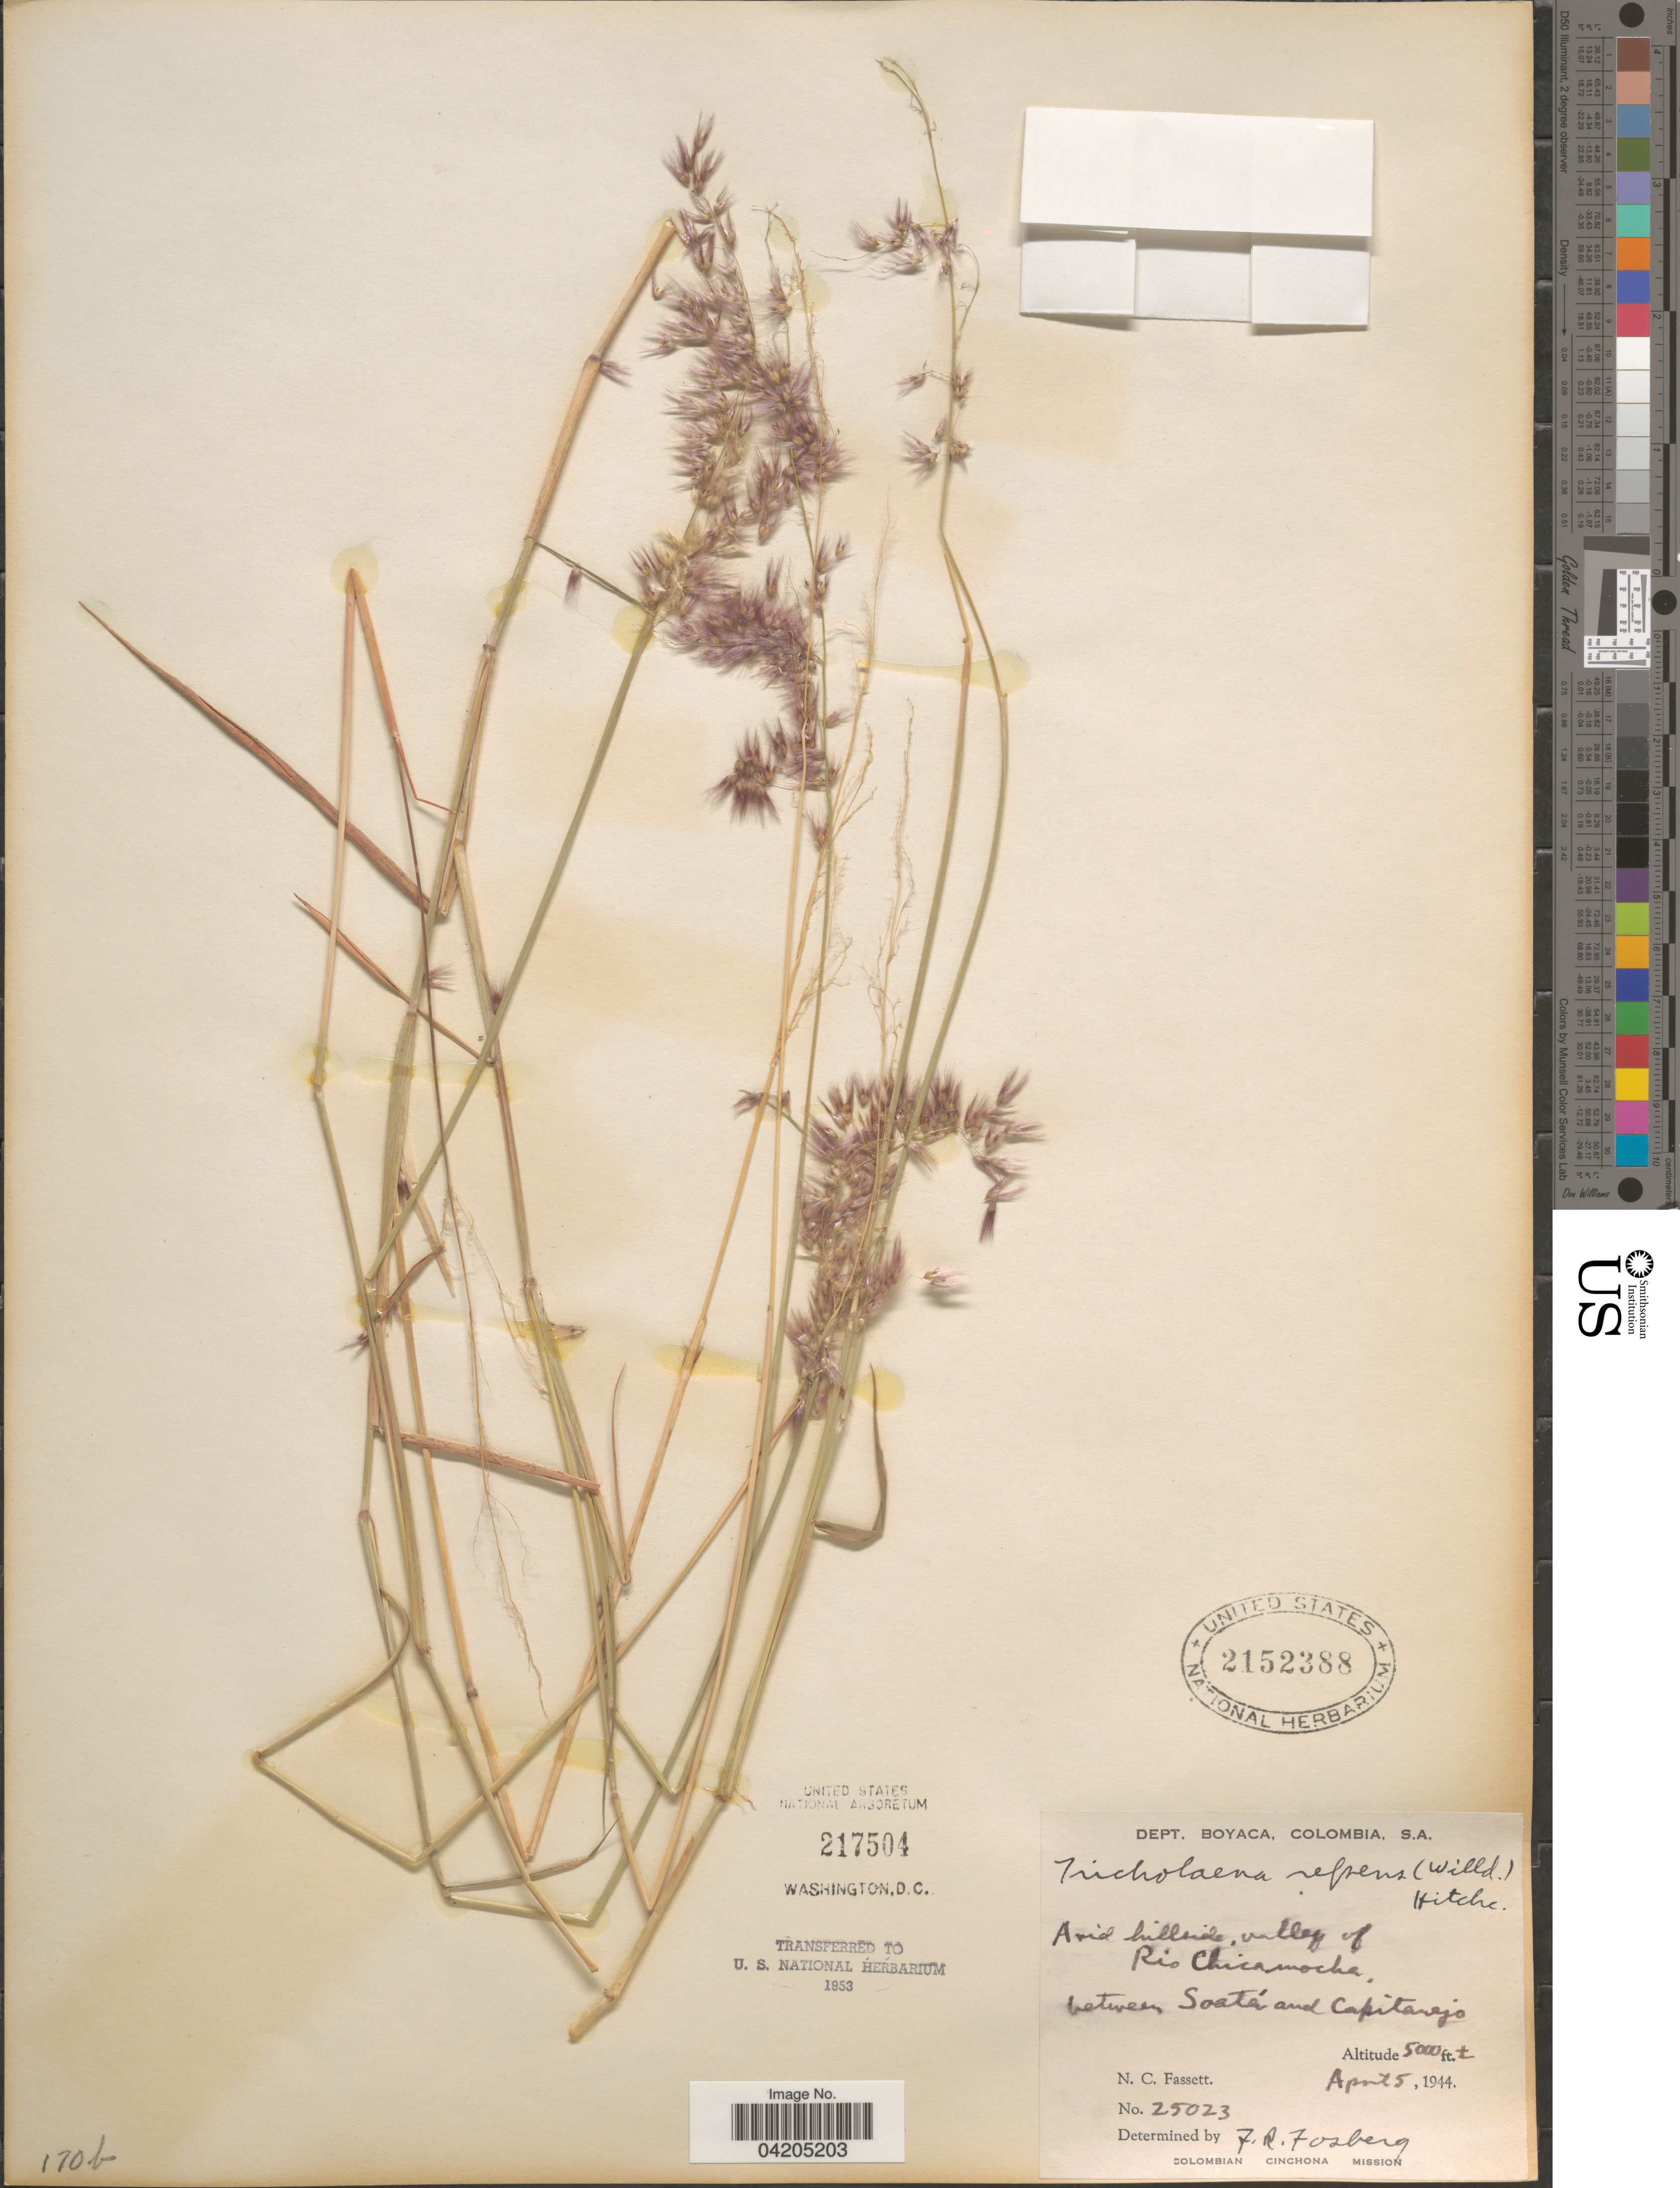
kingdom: Plantae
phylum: Tracheophyta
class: Liliopsida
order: Poales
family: Poaceae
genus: Melinis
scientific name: Melinis repens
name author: (Willd.) Zizka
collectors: N. C. Fassett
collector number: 25023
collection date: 1944-04-05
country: Colombia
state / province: Boyacá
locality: Dept. Boyaca. Valley of Rio Chicamocha, between Soatá and Capitanejo. Colombian Cinchona Mission.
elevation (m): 1524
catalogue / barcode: US 2152388